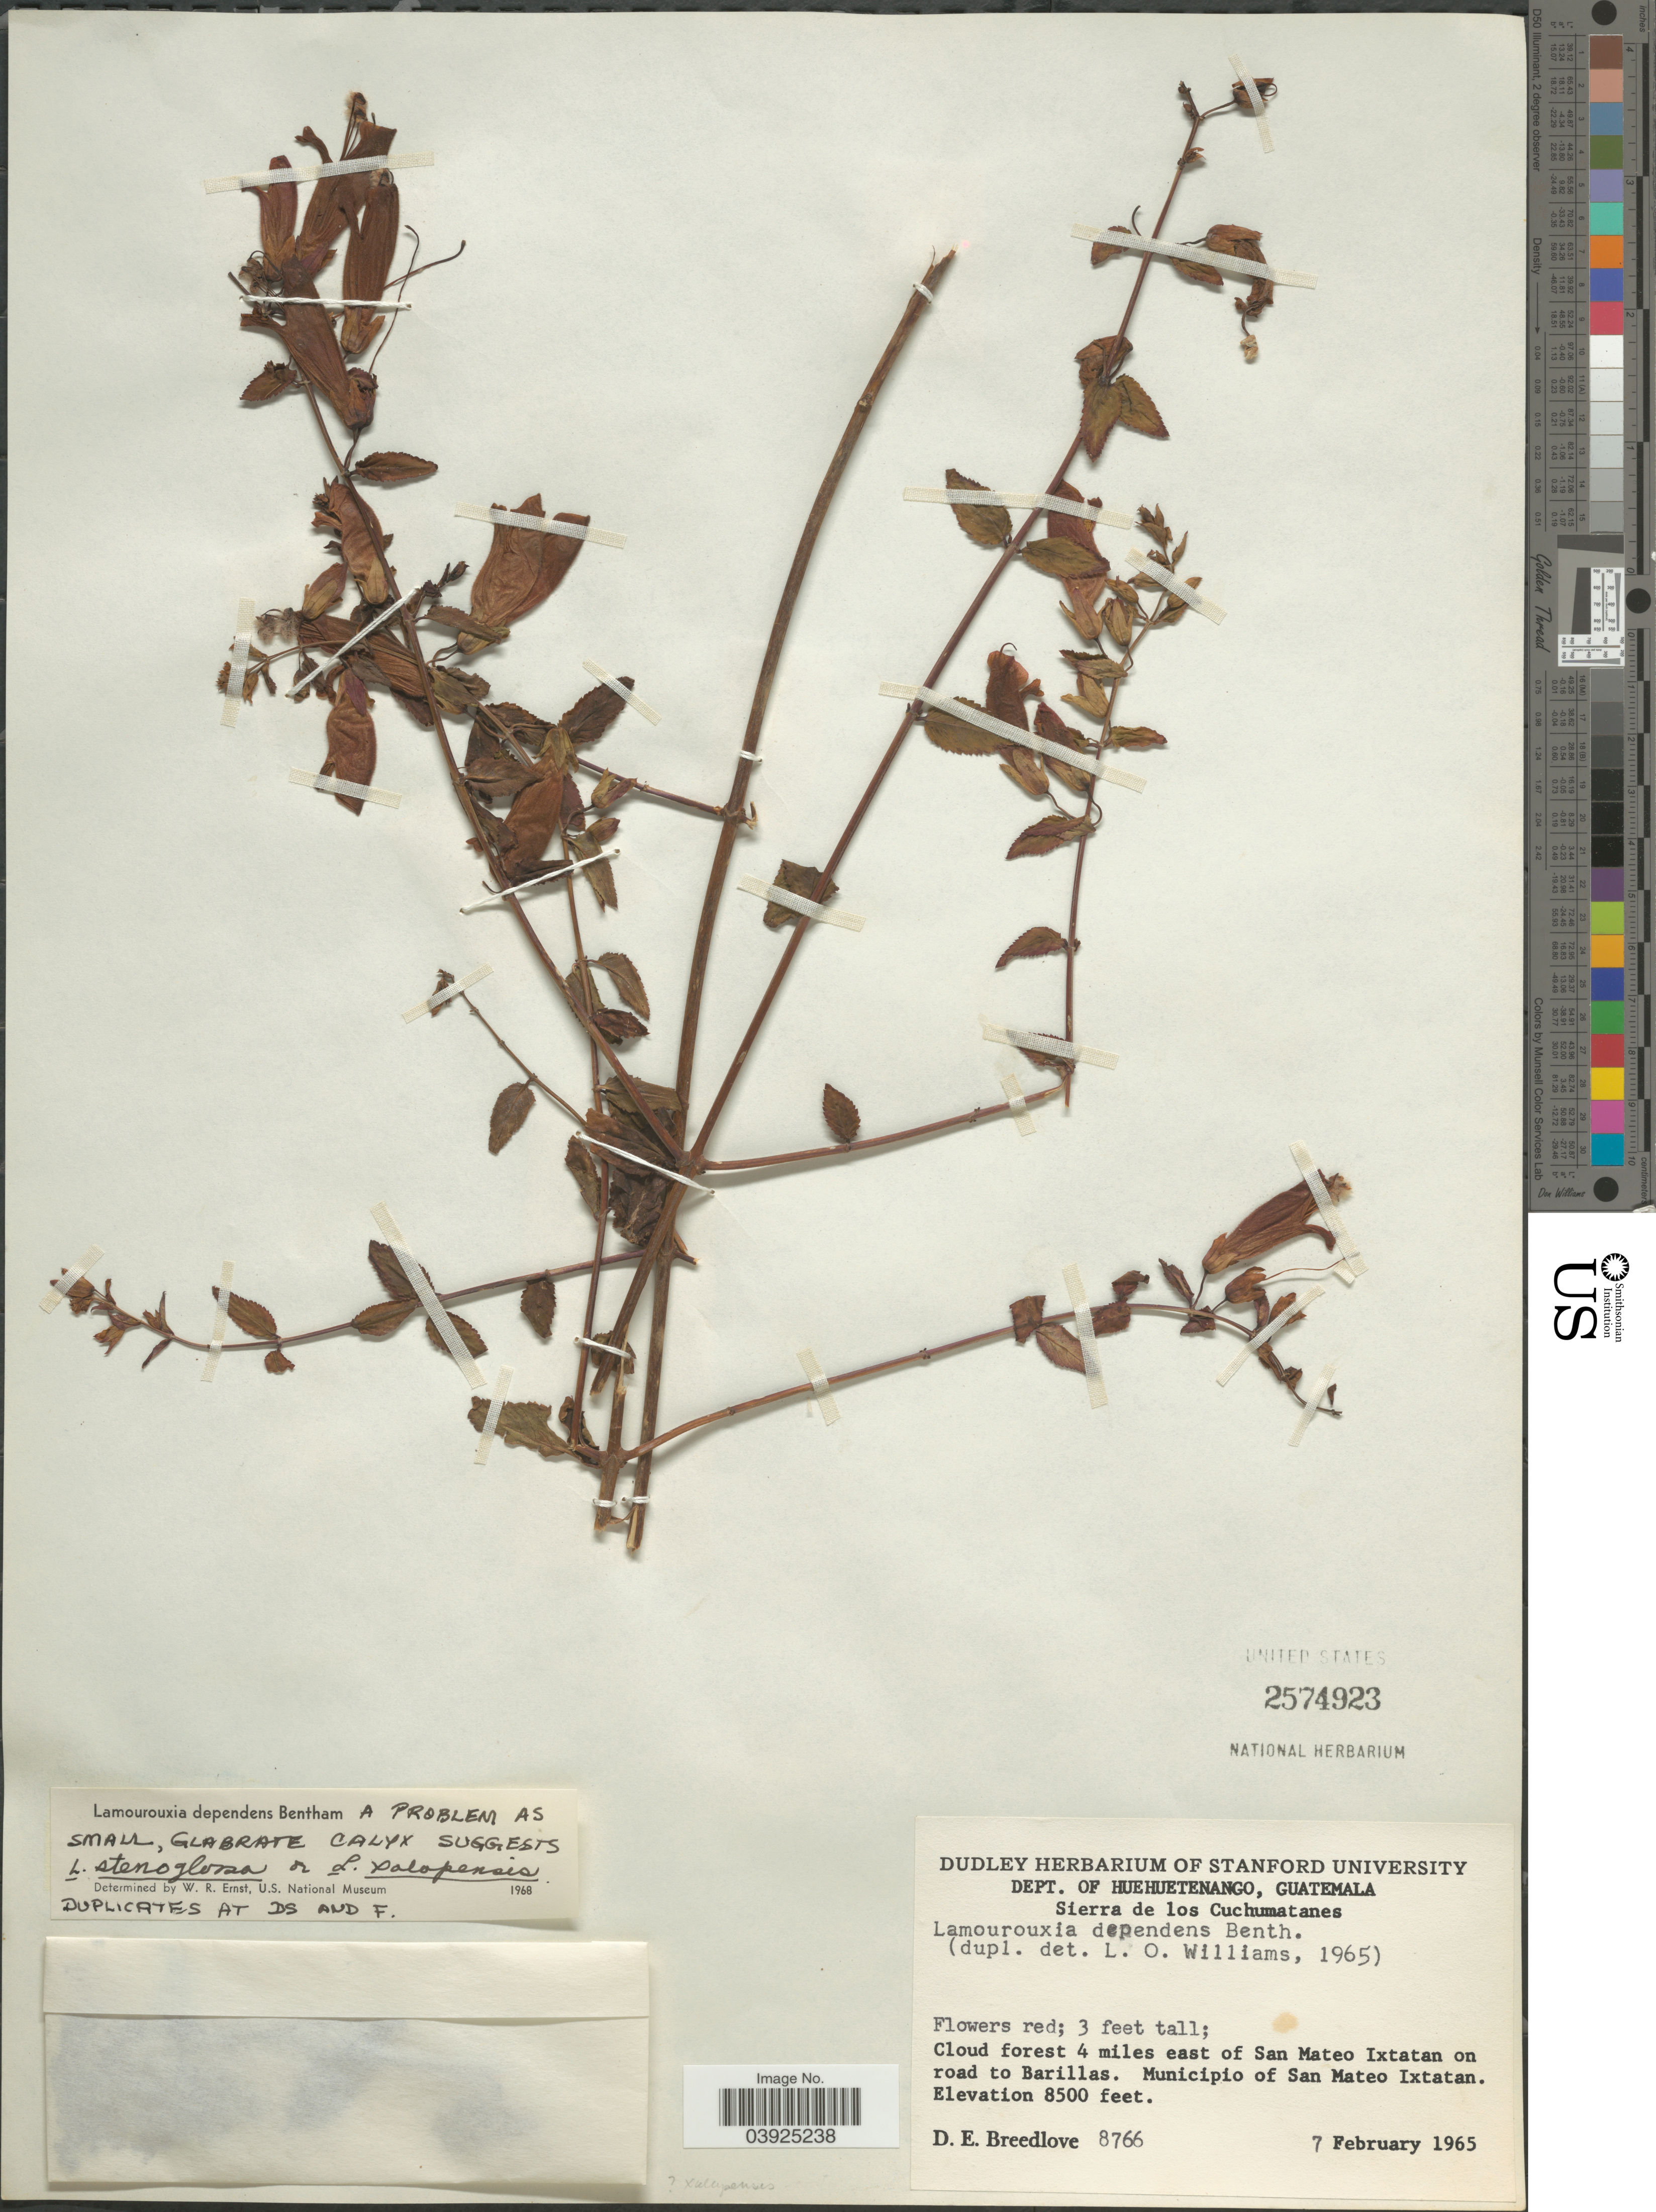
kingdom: Plantae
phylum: Tracheophyta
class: Magnoliopsida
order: Lamiales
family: Orobanchaceae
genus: Lamourouxia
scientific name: Lamourouxia dependens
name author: Benth.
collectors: D. E. Breedlove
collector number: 8766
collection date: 1965-02-07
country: Guatemala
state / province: Huehuetenango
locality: Dept. of Huehuetenango. Sierra de los Cuchumatanes. Cloud forest 4 miles east of San Mateo Ixtatan on road to Barillas. Municipio of San Mateo Ixtatan.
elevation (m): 2591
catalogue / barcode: US 2574923